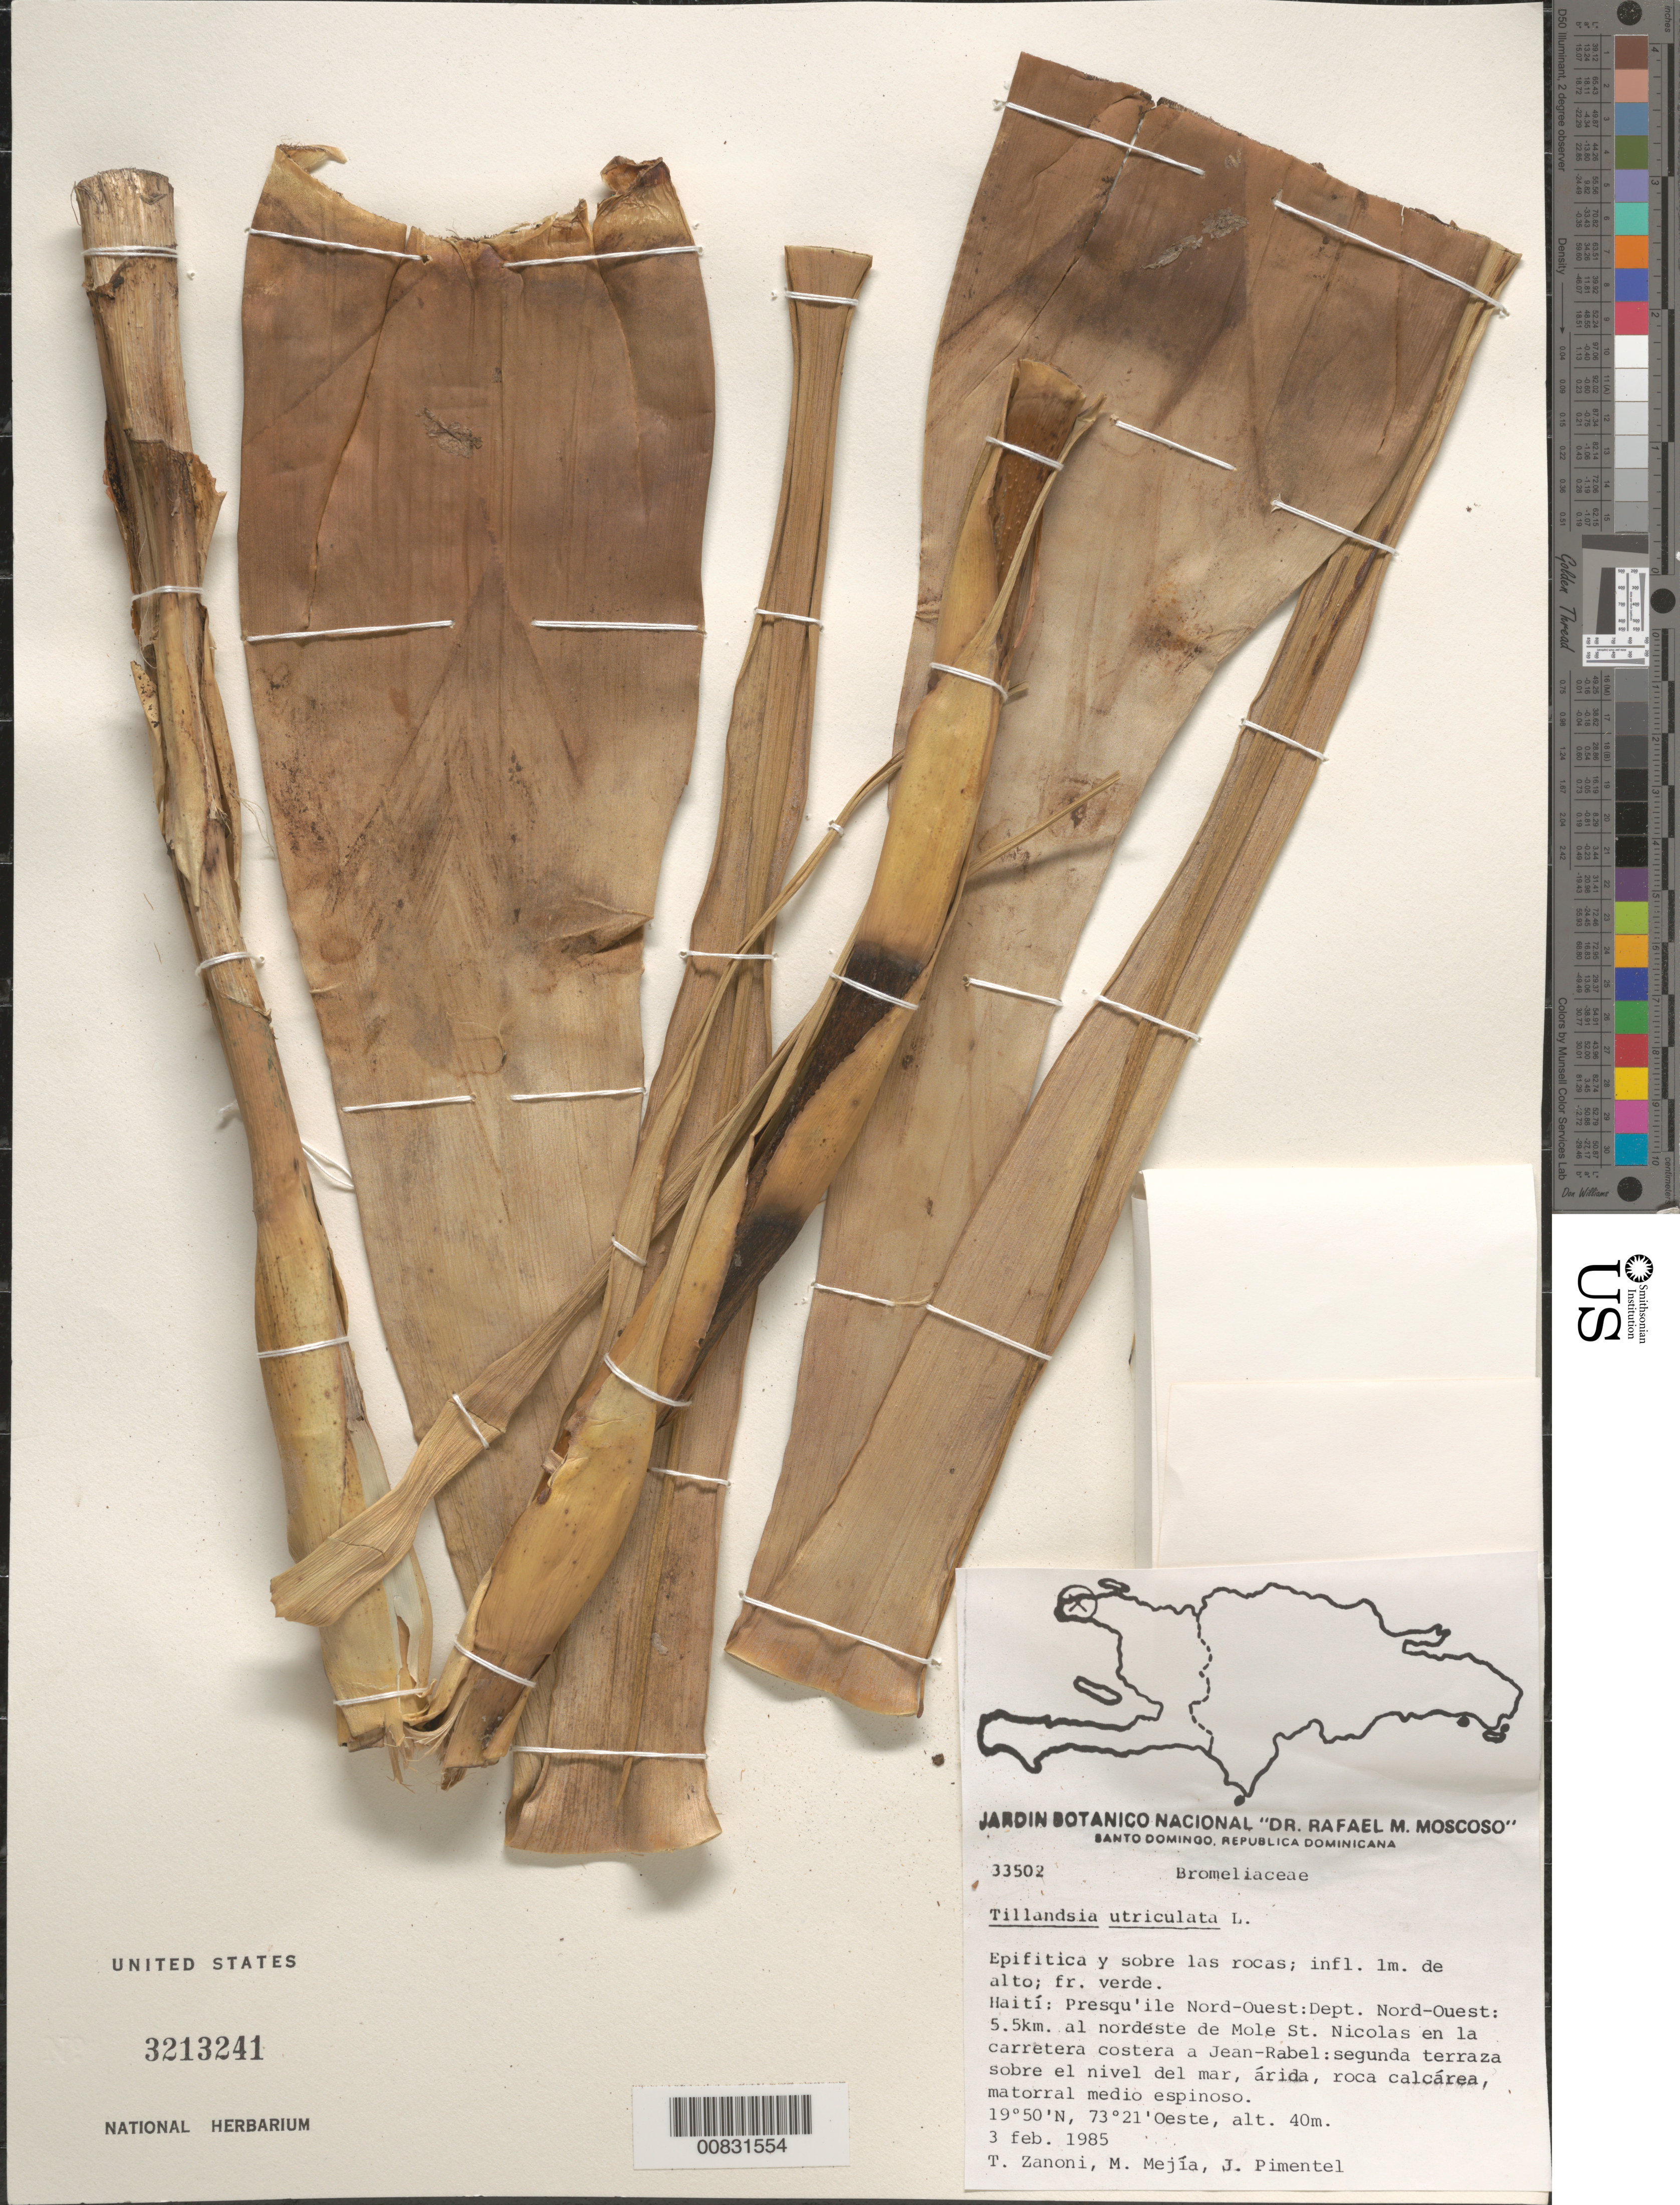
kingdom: Plantae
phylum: Tracheophyta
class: Liliopsida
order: Poales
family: Bromeliaceae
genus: Tillandsia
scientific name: Tillandsia utriculata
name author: L.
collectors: T. A. Zanoni, M. Mejia & J. Pimentel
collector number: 33502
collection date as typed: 03 Feb 1985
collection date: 1985-02-03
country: Haiti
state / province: Nord-Ouest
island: Hispaniola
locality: Presqu'ile Nord-Ouest: Dept. Nord-Ouest: 5.5 km. al noreste de Mole St. Nicolas en la carretera a Jean Rabel: Segunda terraza sobre el nivel del mar.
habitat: Epifitica y sobre las rocas. Arida, roca calcárea, matorral medio espinoso.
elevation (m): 40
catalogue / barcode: US 3213241